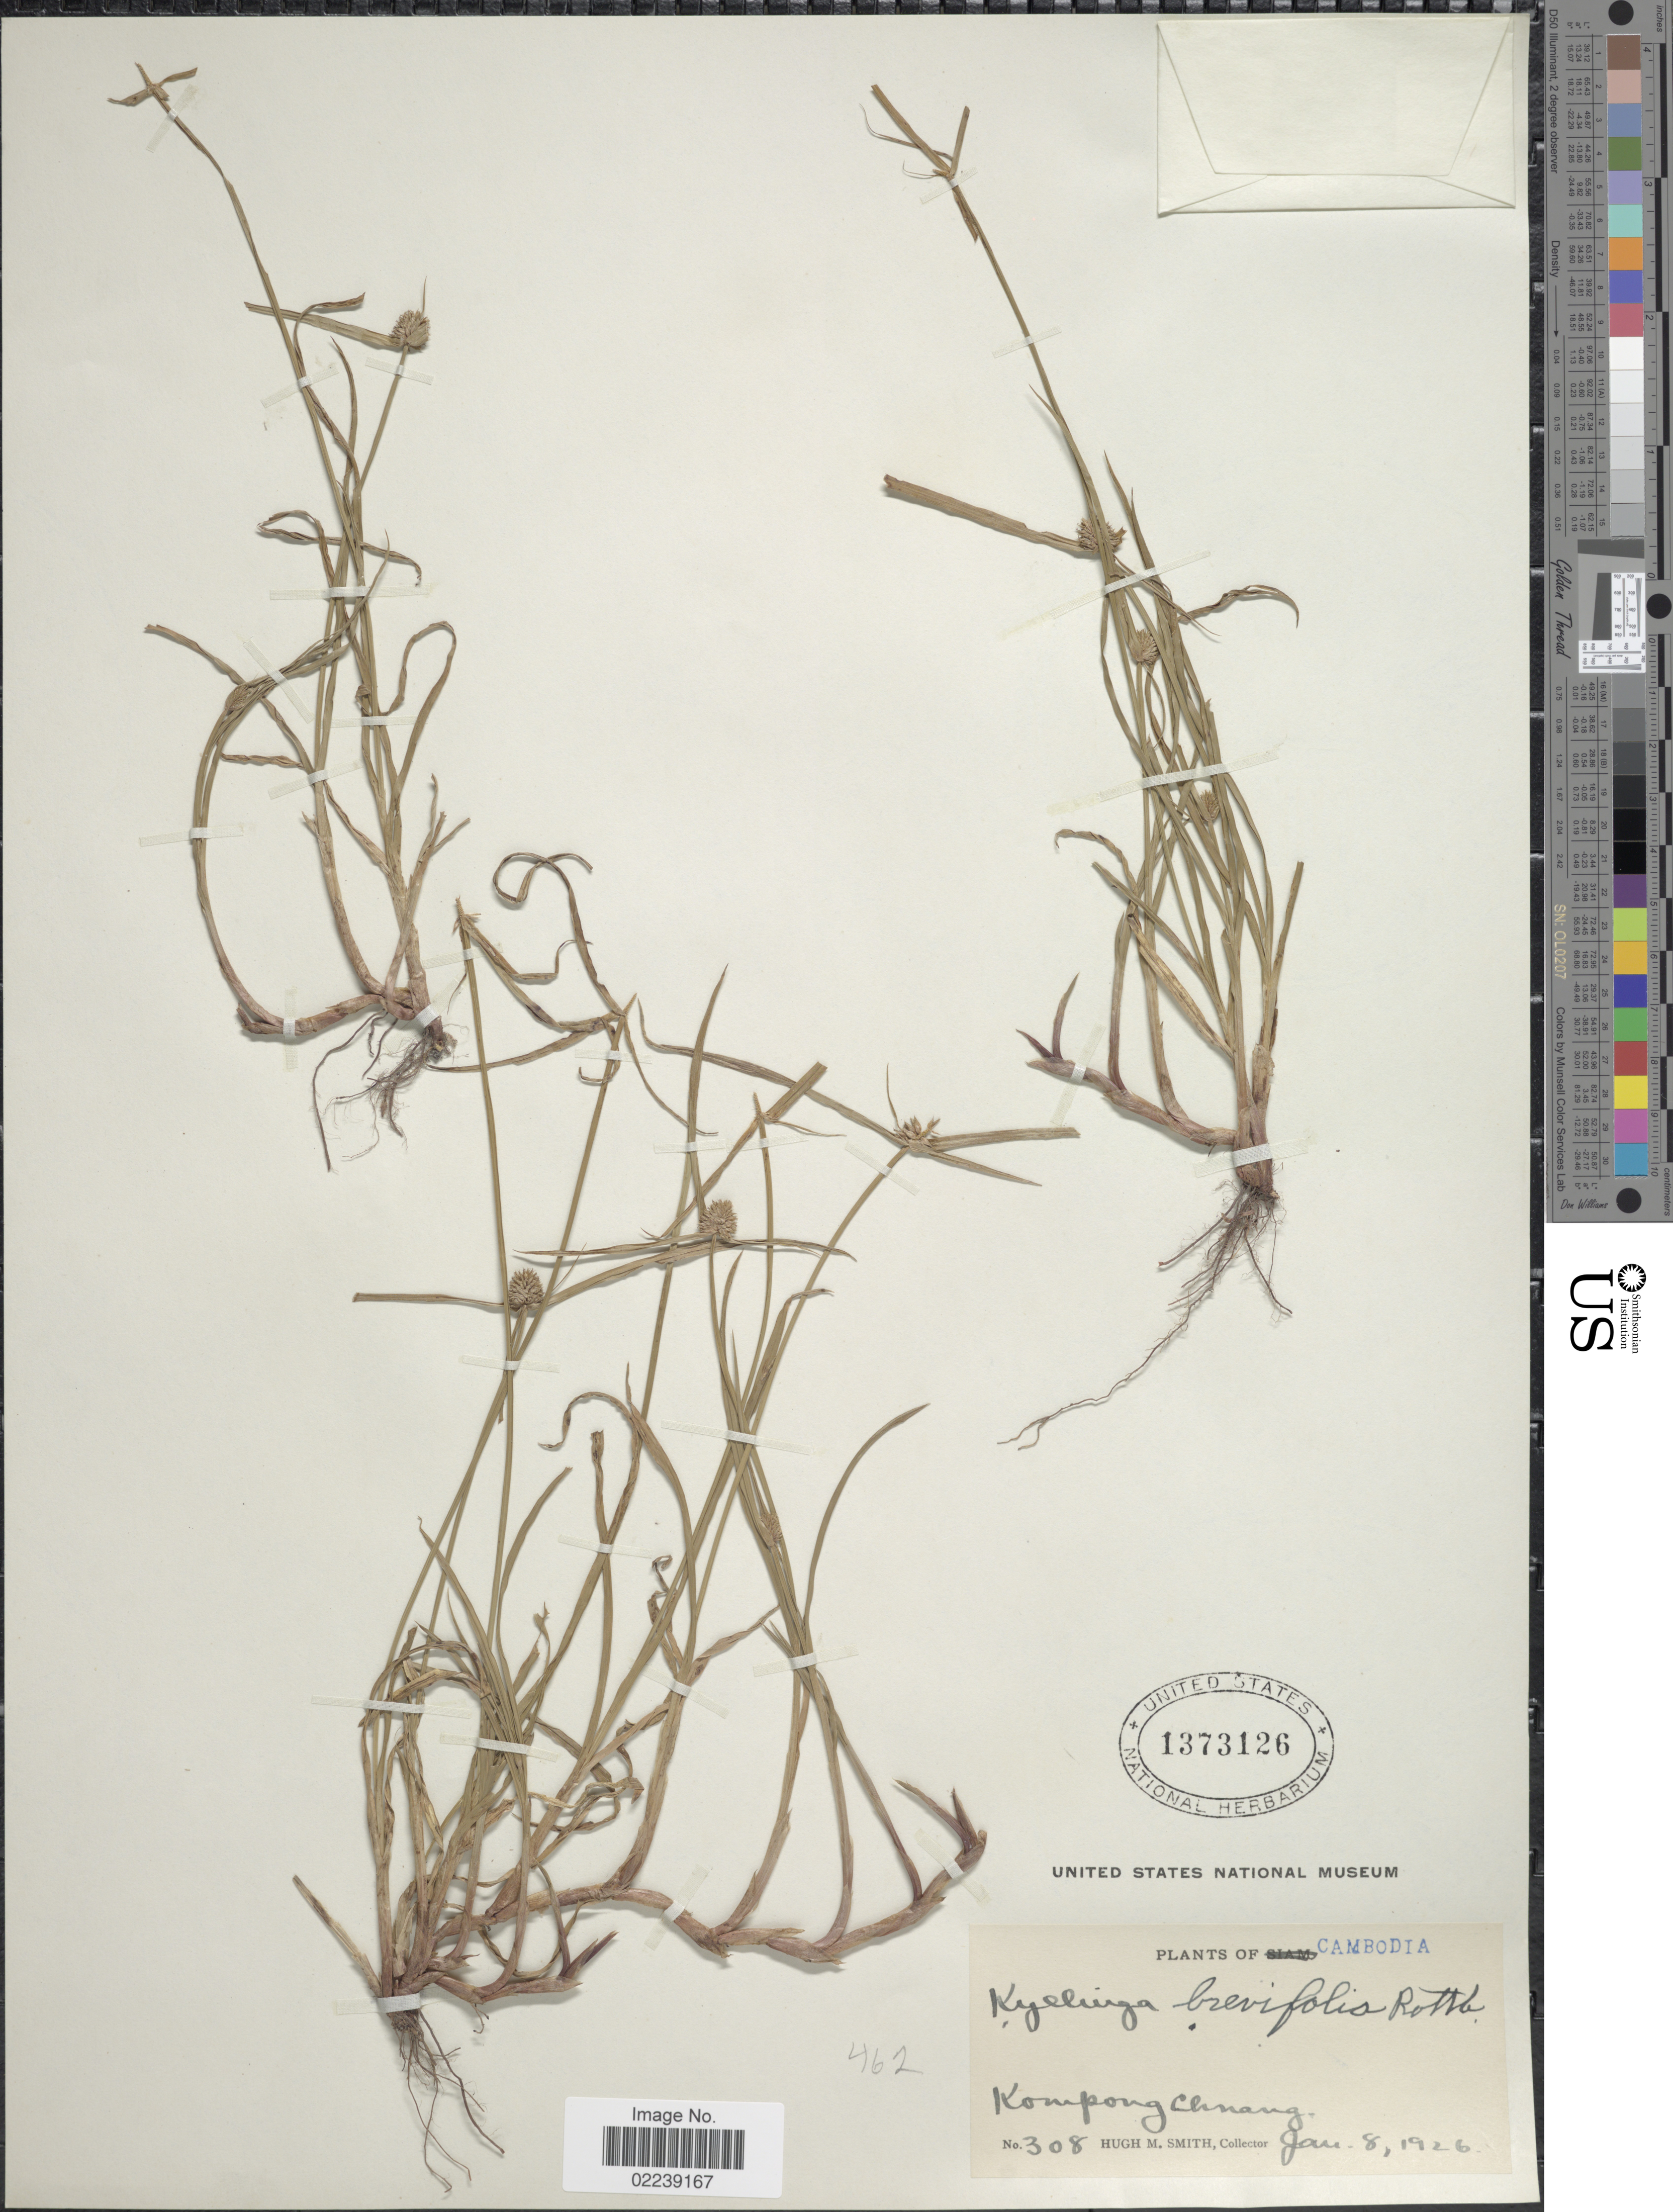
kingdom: Plantae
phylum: Tracheophyta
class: Liliopsida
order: Poales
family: Cyperaceae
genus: Cyperus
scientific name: Cyperus brevifolius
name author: (Rottb.) Hassk.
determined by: Strong, M. T., (US), Smithsonian Institution - National Museum of Natural History (UNITED STATES)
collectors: H. M. Smith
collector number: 308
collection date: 1926-01-08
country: Cambodia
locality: Kompong Chhnang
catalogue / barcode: US 1373126